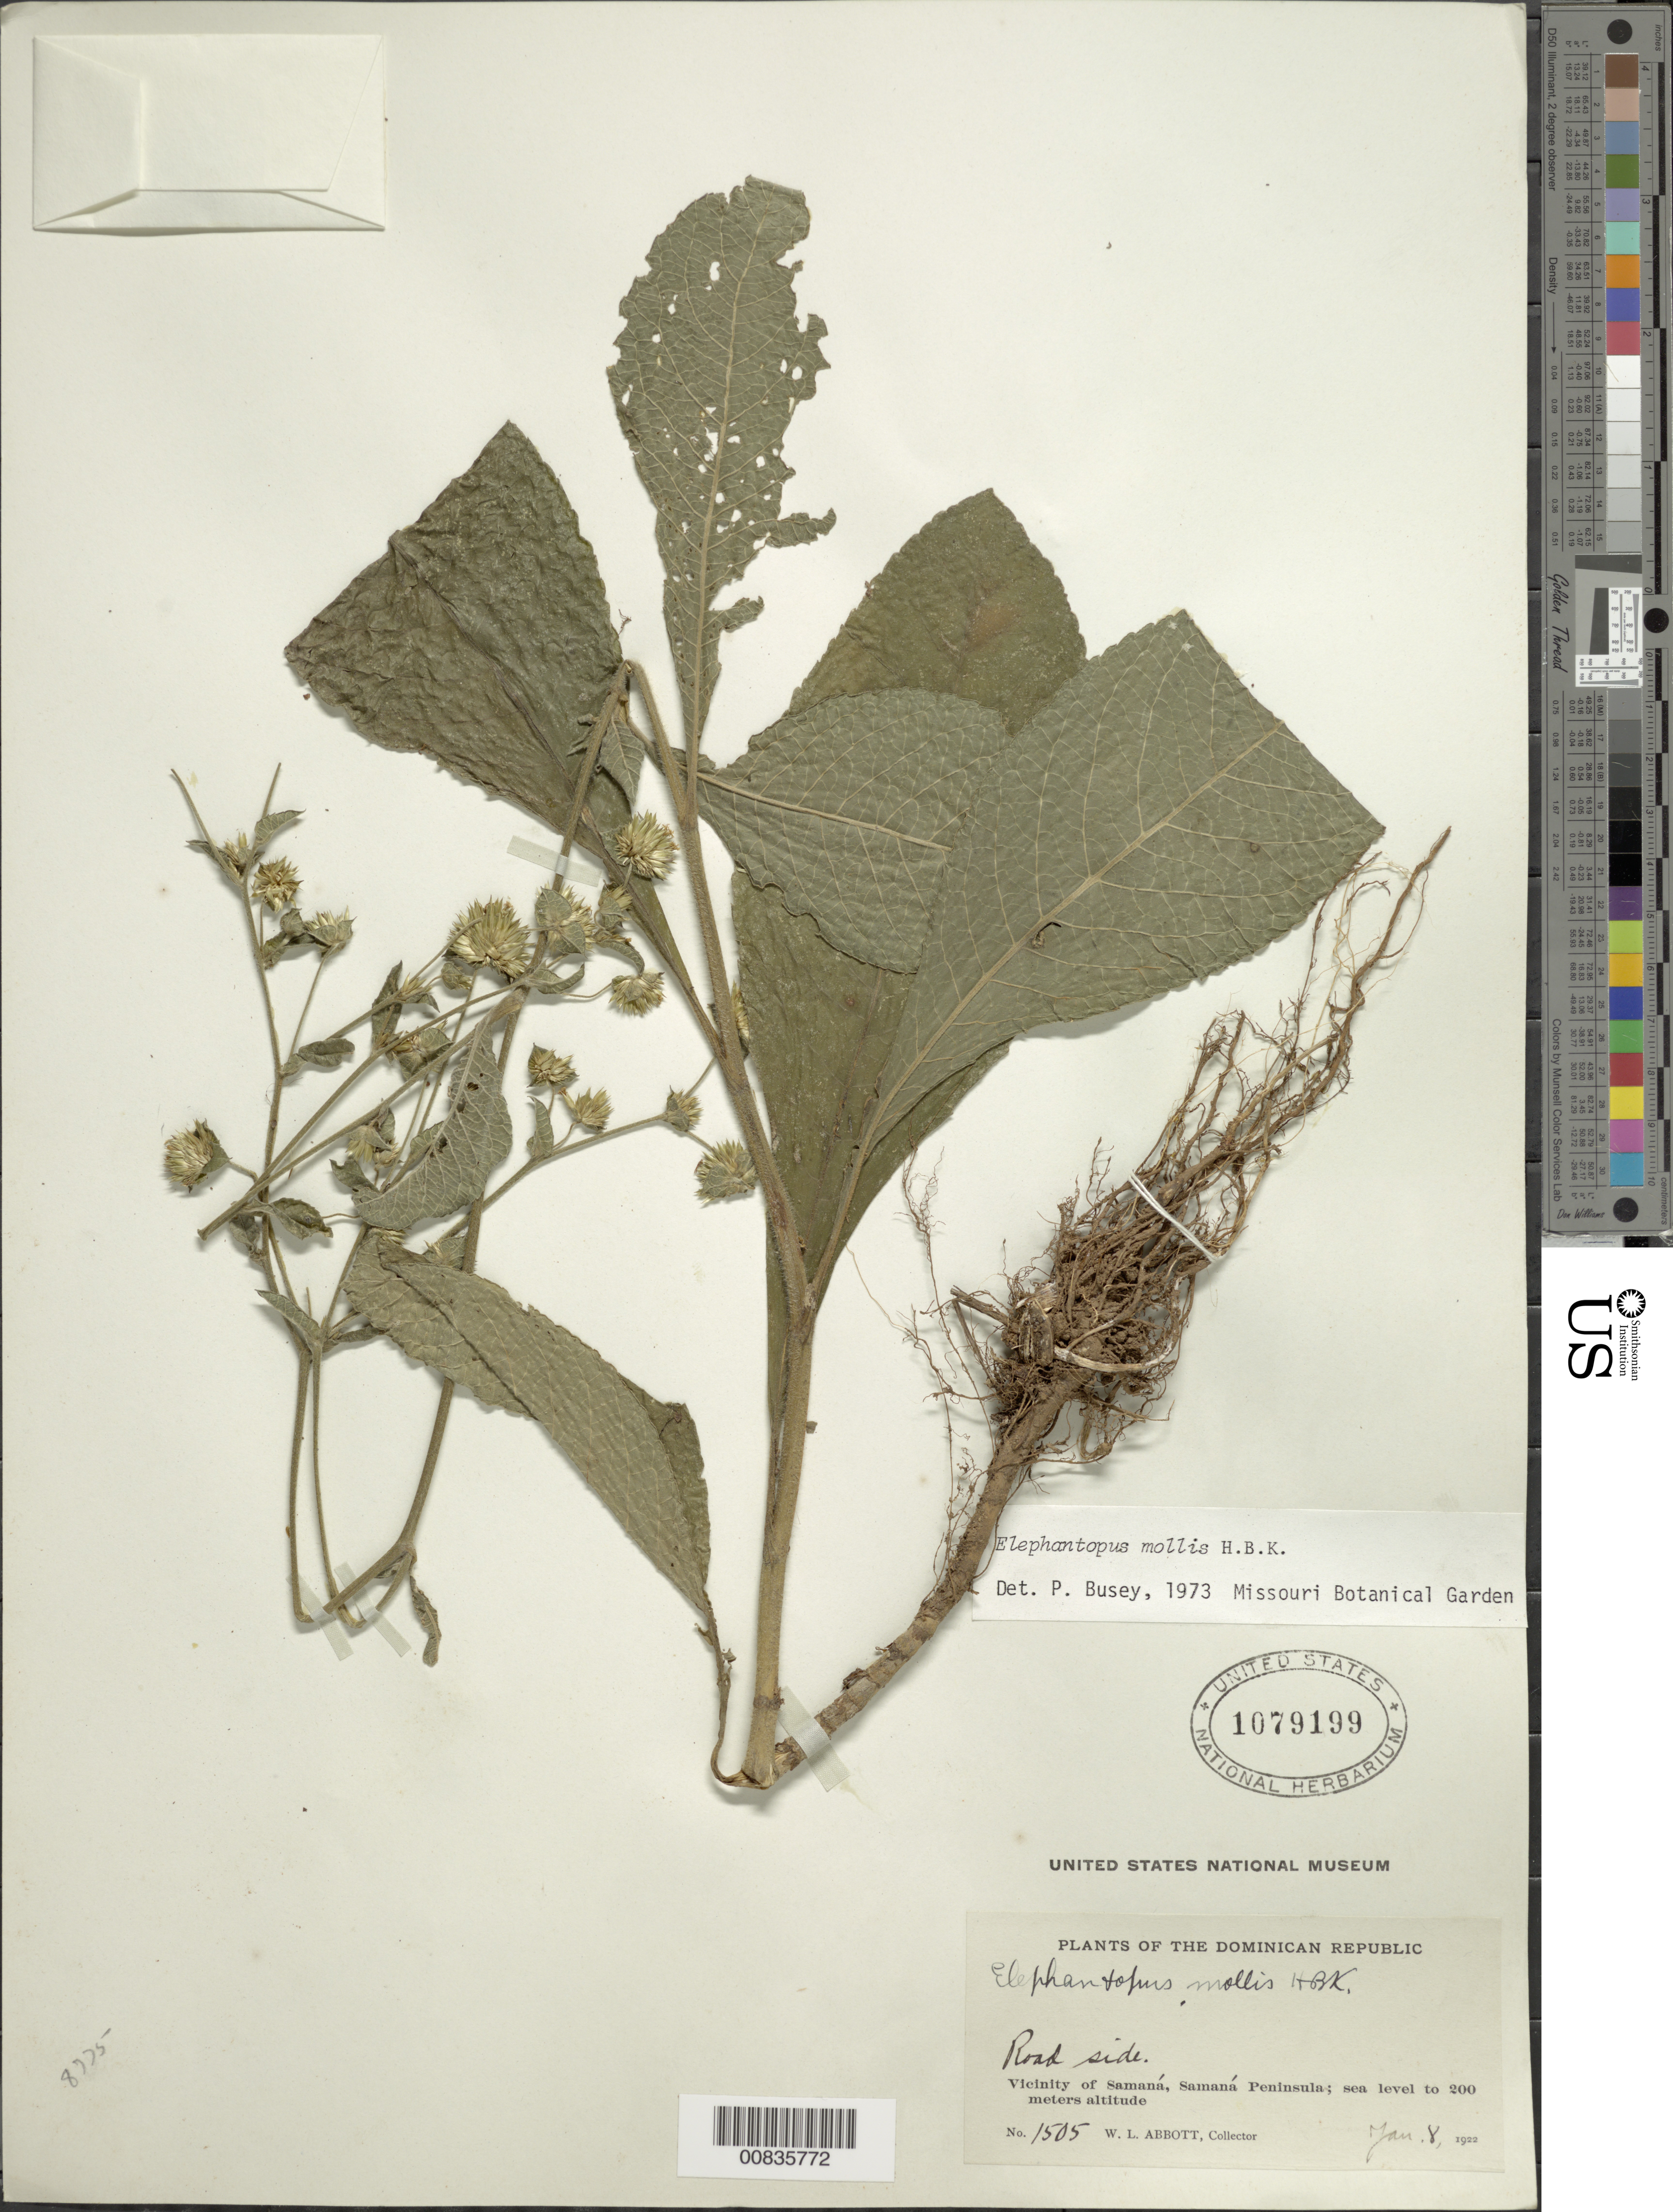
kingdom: Plantae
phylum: Tracheophyta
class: Magnoliopsida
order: Asterales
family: Asteraceae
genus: Elephantopus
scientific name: Elephantopus mollis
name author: Kunth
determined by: Busey, P.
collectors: W. L. Abbott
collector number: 1505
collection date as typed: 08 Jan 1922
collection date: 1922-01-08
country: Dominican Republic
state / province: Samana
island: Hispaniola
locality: Vicinity of Samaná, Samaná Peninsula,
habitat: Roadside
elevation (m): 0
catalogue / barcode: US 1079199